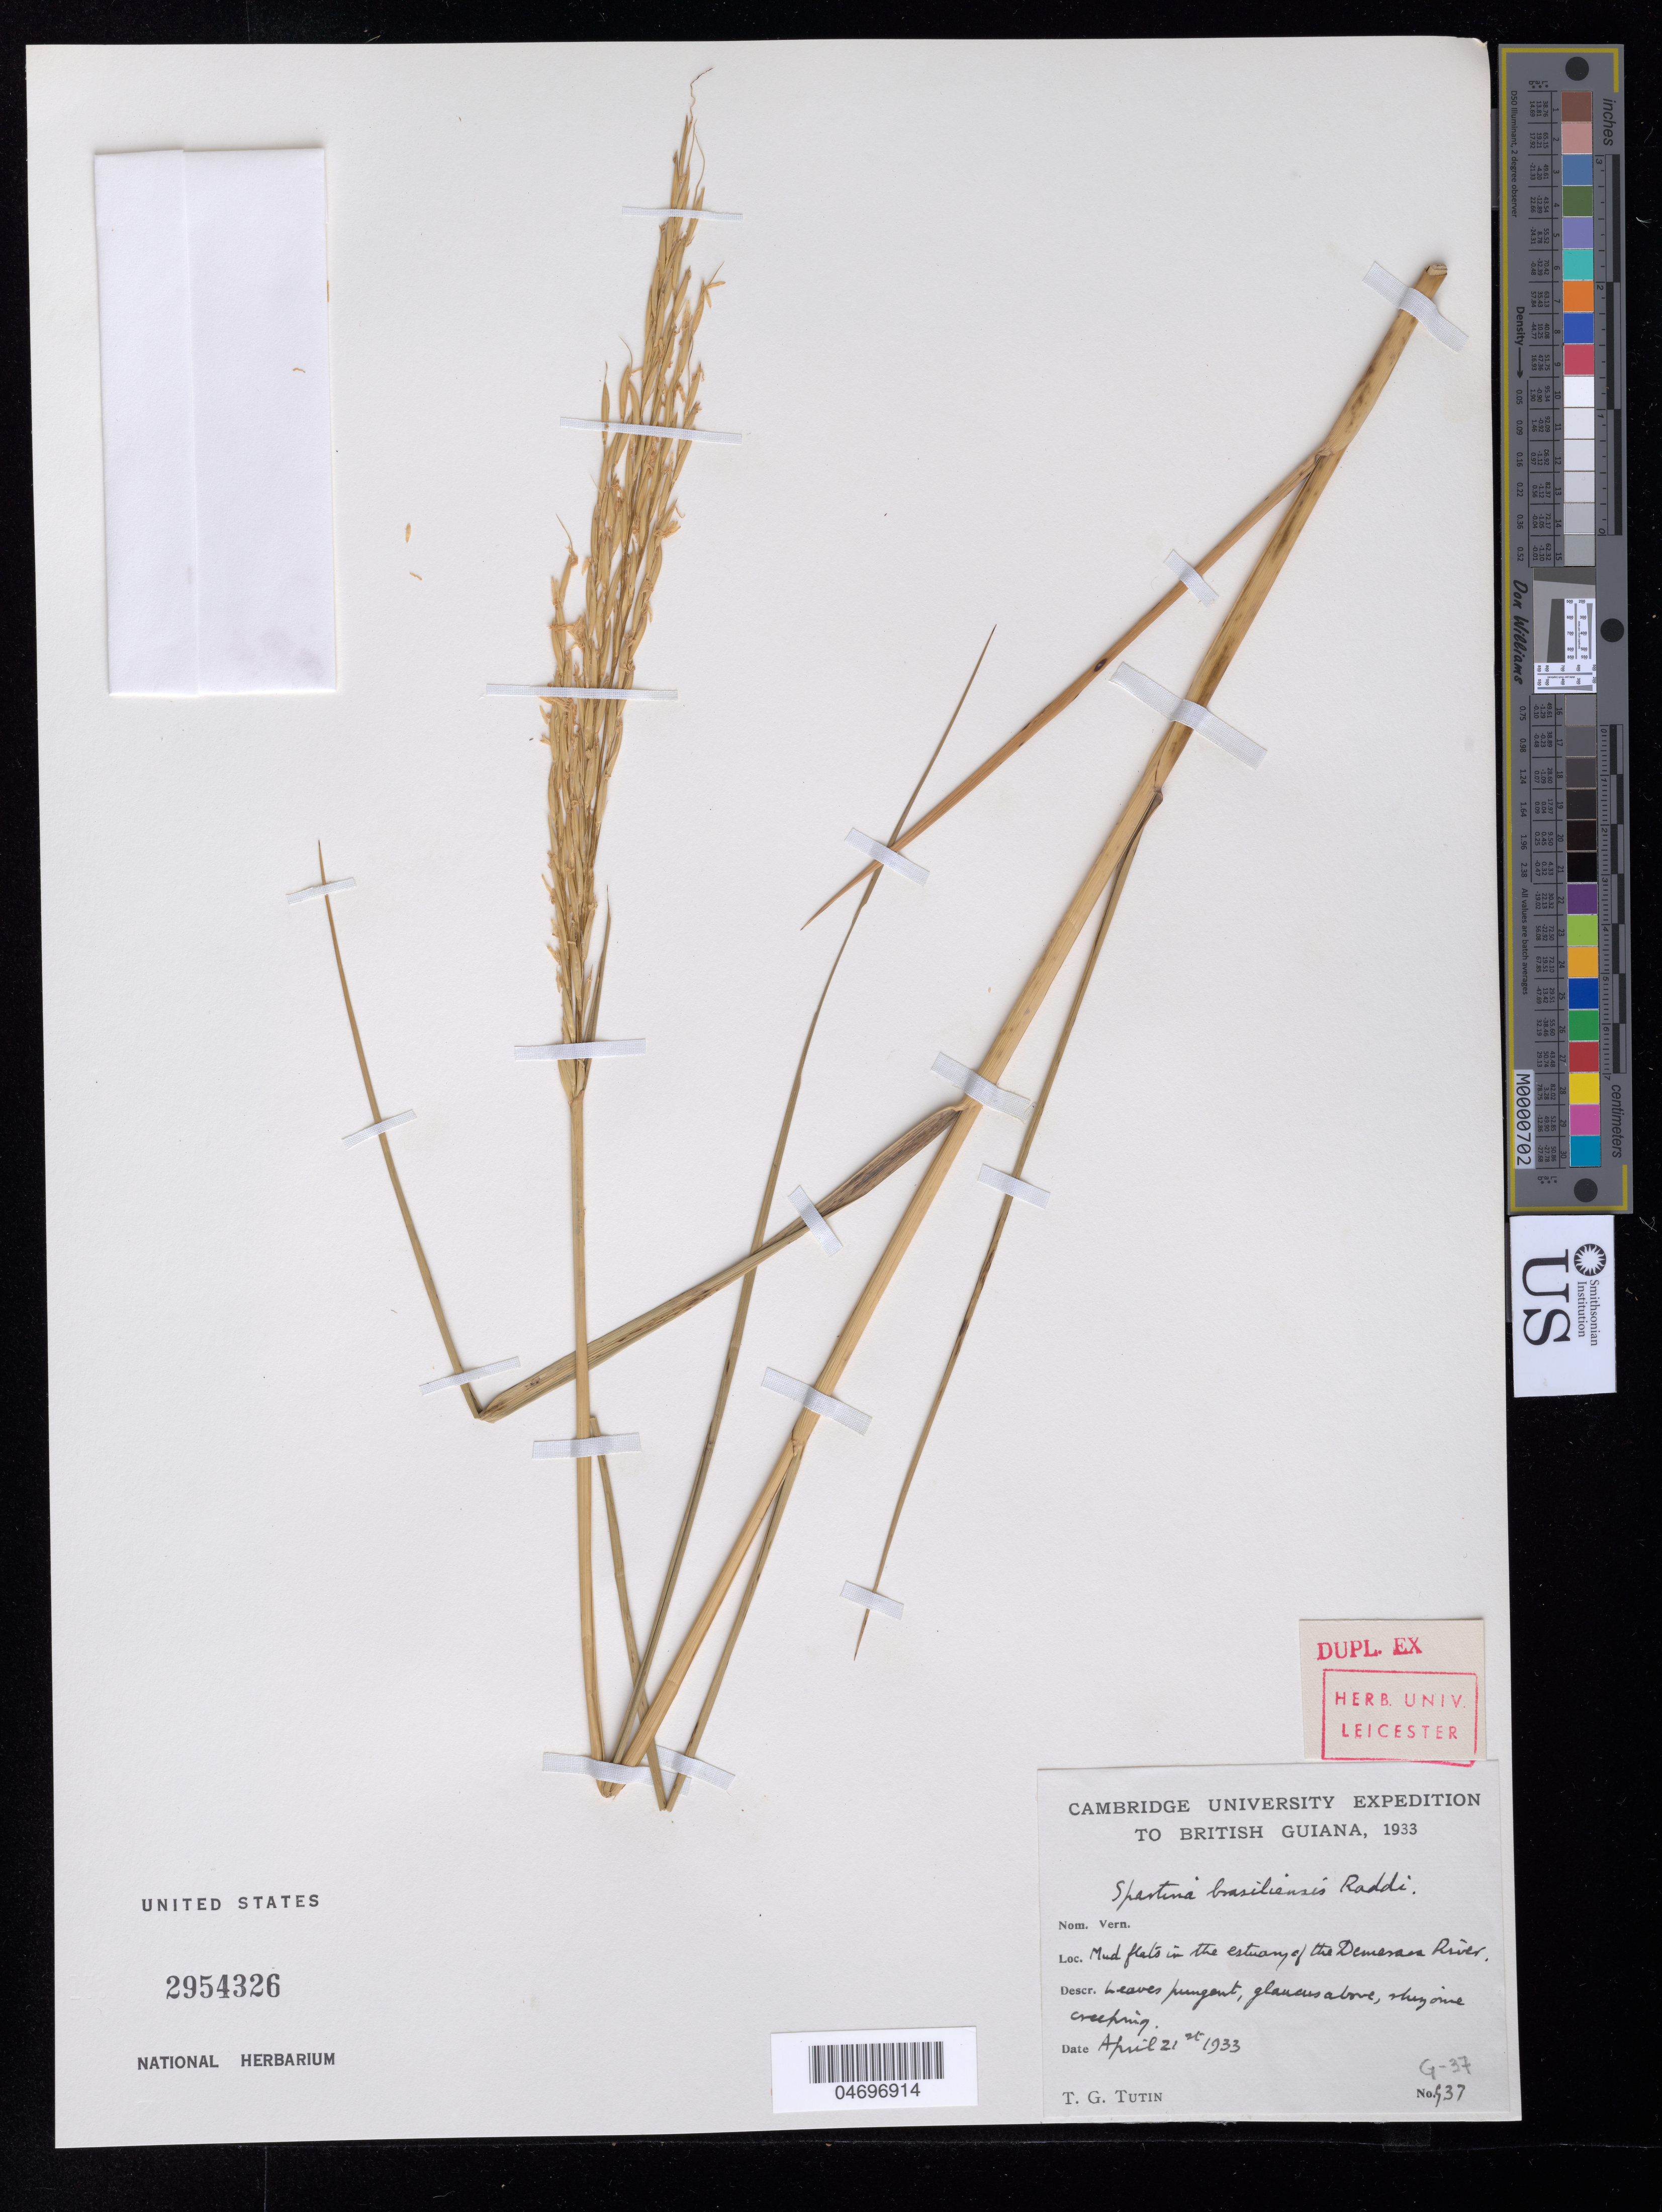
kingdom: Plantae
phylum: Tracheophyta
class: Liliopsida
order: Poales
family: Poaceae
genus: Sporobolus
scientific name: Sporobolus alterniflorus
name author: (Loisel.) P.M. Peterson & Saarela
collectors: T. G. Tutin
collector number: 37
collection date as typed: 21-Apr-33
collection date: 1933-04-21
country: Guyana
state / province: Demerara-Mahaica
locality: Georgetown, Demerara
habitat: Mud flats in the estuary of the river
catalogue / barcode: US 2954326